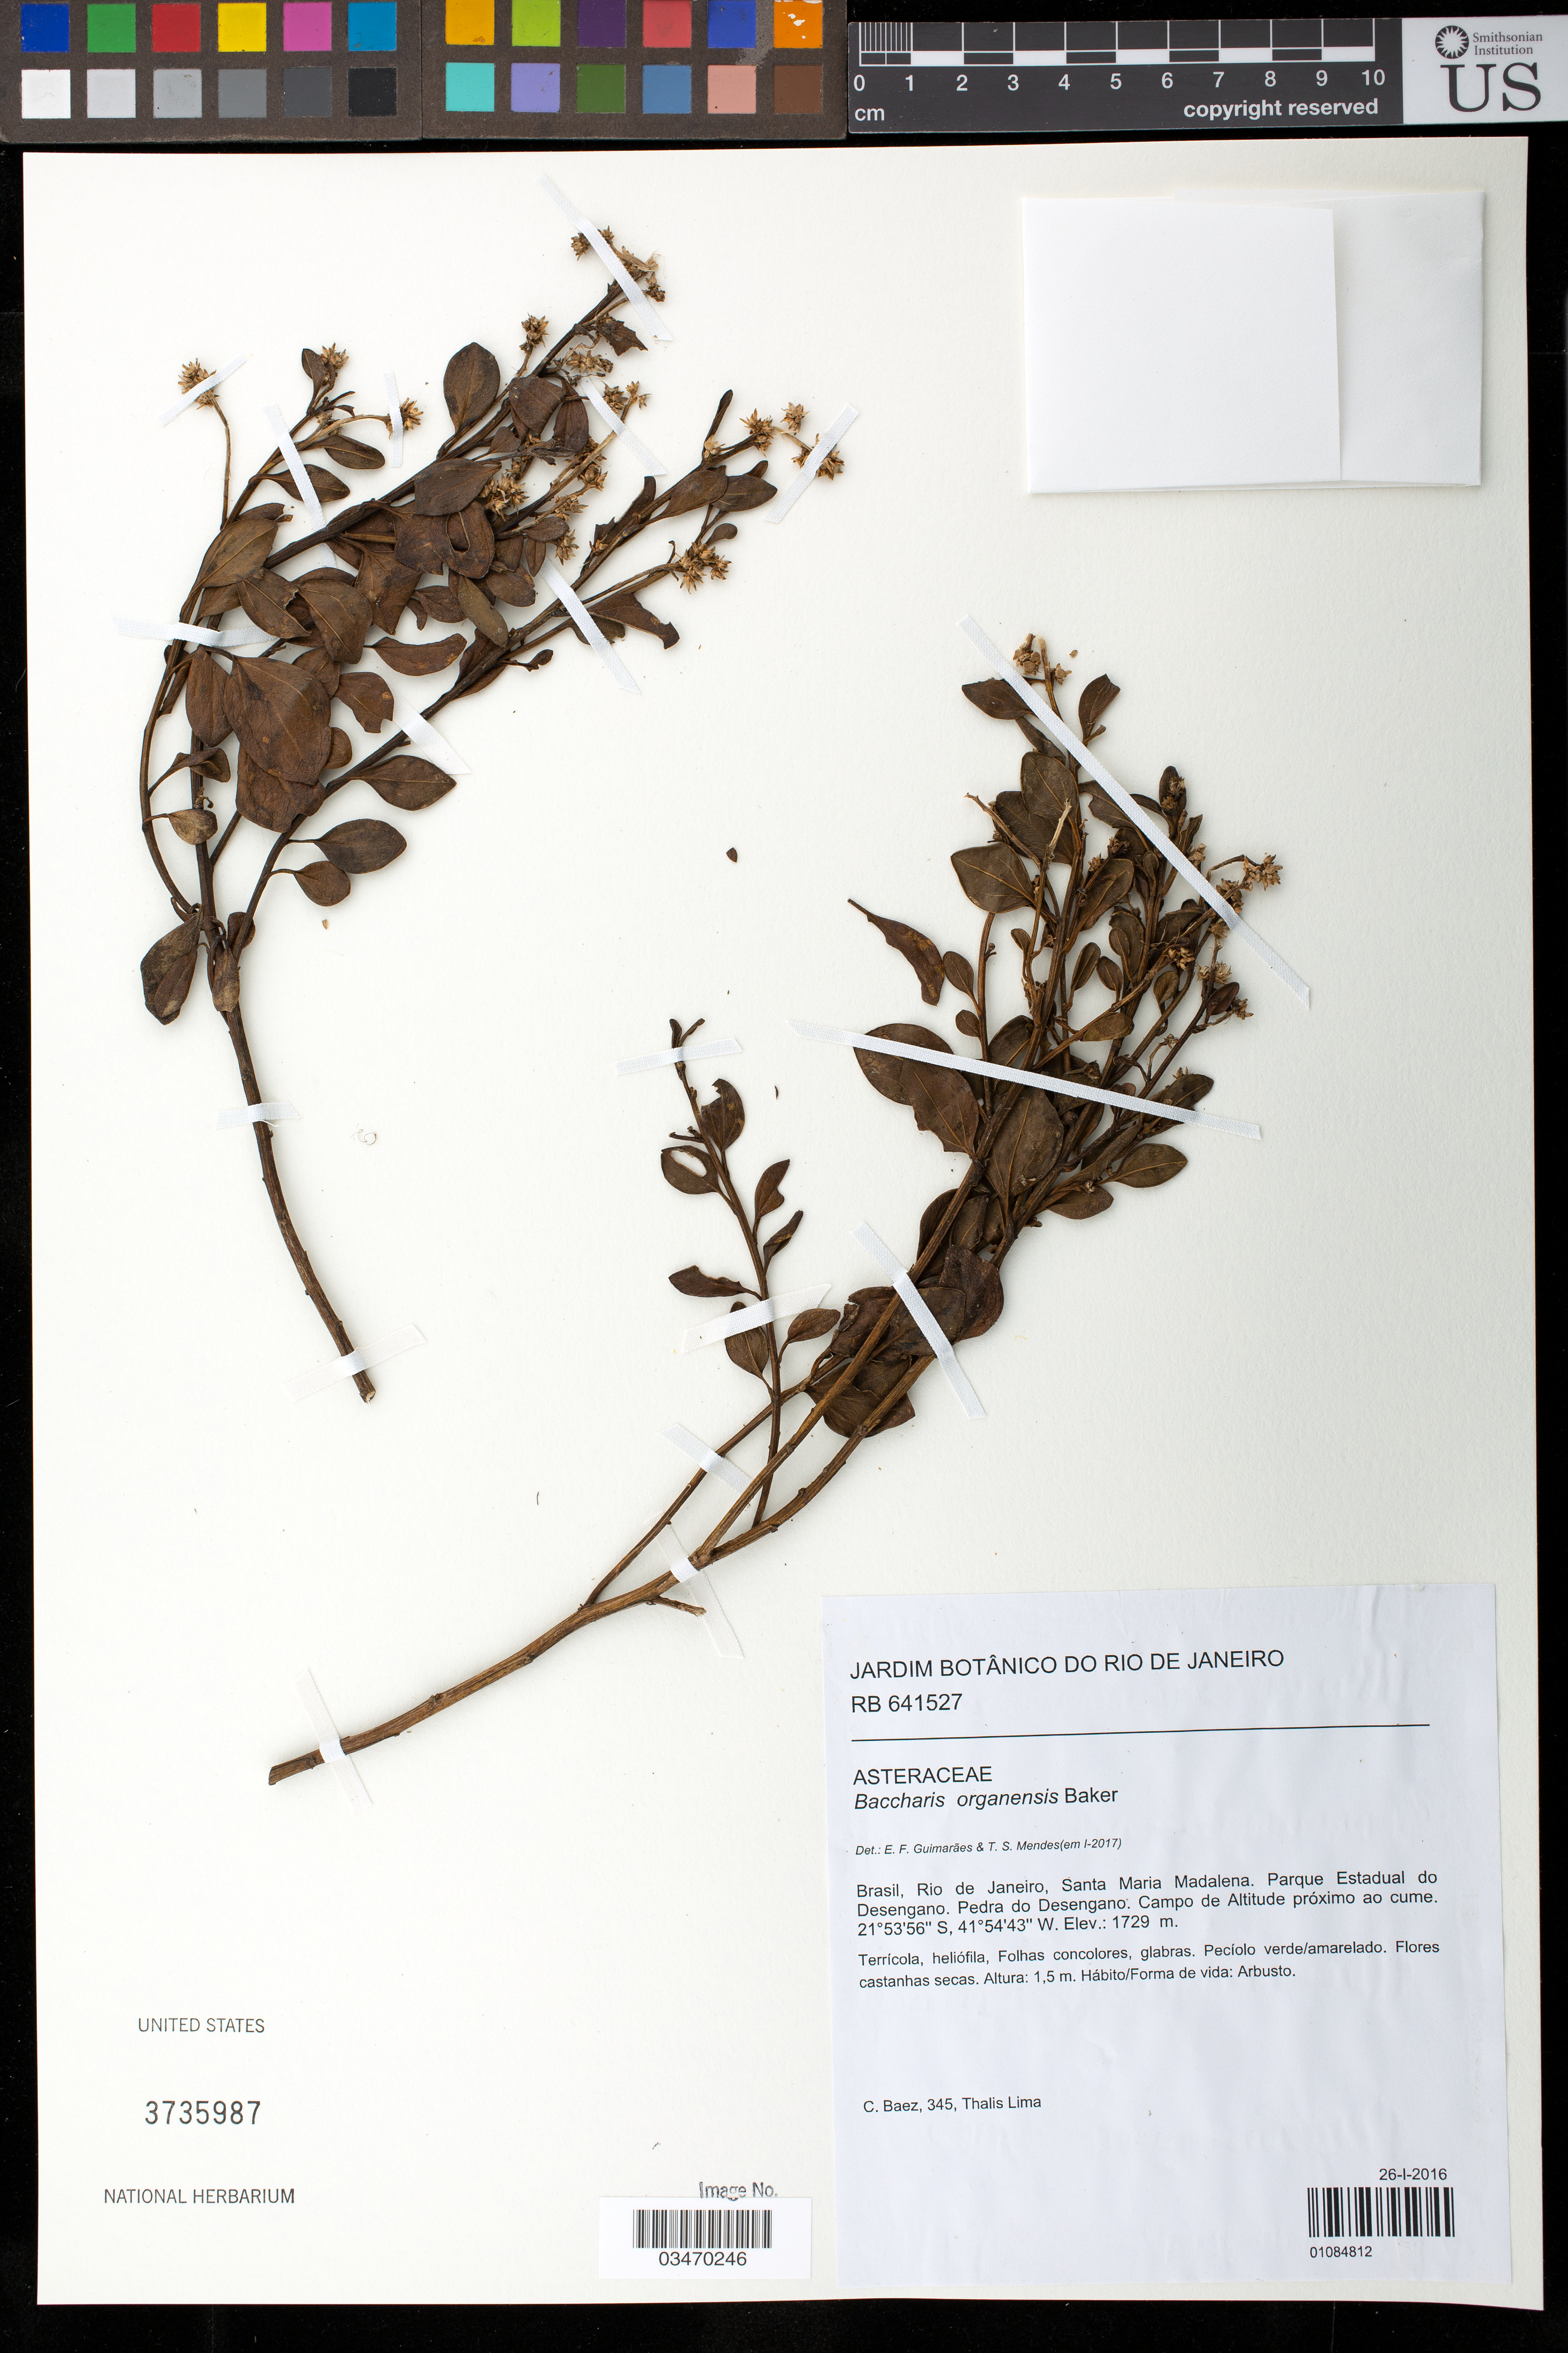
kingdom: Plantae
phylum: Tracheophyta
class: Magnoliopsida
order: Asterales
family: Asteraceae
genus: Baccharis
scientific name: Baccharis organensis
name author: Baker in Mart.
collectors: C. Baez, T. Lima, L. Moraes, D. Maurenza, R. Negrão & Girso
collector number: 345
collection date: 2016-01-26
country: Brazil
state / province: Rio de Janeiro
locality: Santa Maria Madalena. Parque Estadual do Desengano. Pedra do Desengano. Campo de Altitude prox. ao cume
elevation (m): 1729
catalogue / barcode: US 3735987